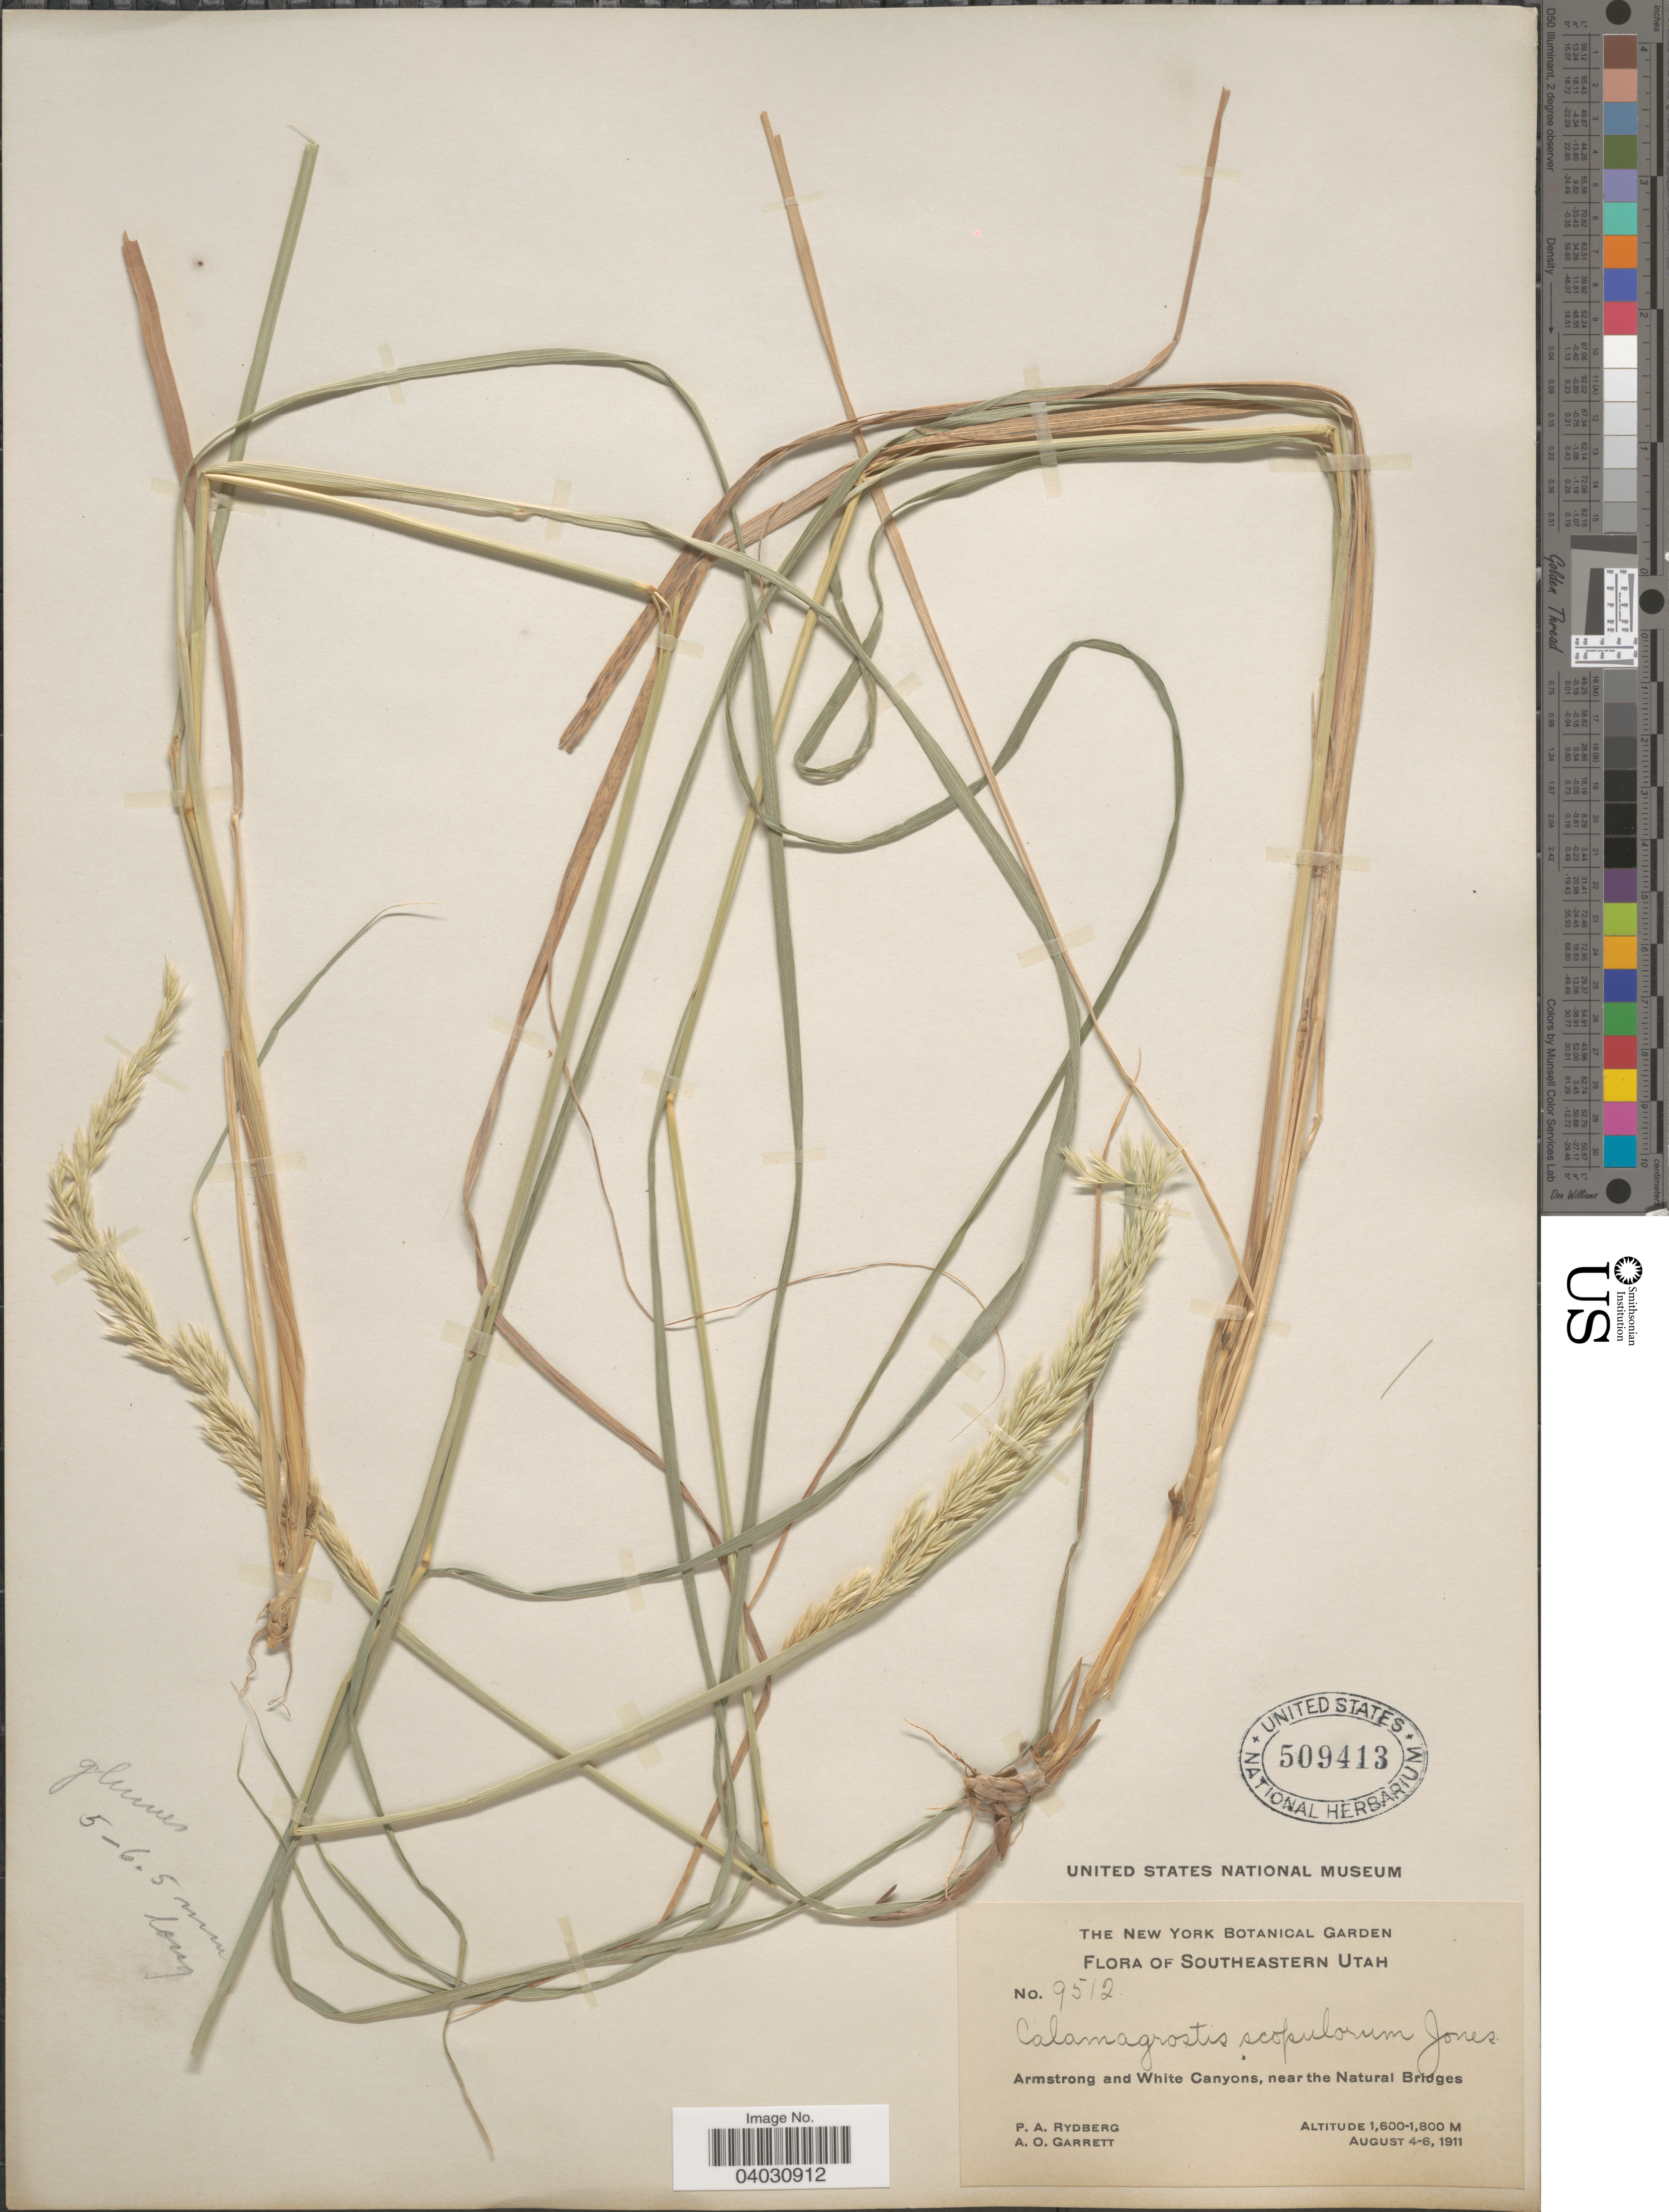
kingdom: Plantae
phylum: Tracheophyta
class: Liliopsida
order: Poales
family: Poaceae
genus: Calamagrostis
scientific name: Calamagrostis scopulorum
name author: M.E. Jones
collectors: P. A. Rydberg & A. O. Garrett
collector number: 9512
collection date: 1911-08-04/1911-08-06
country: United States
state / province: Utah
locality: Southeastern Utah. Armstrong and White Canyons, near the Natural Bridges.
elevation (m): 1600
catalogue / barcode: US 509413